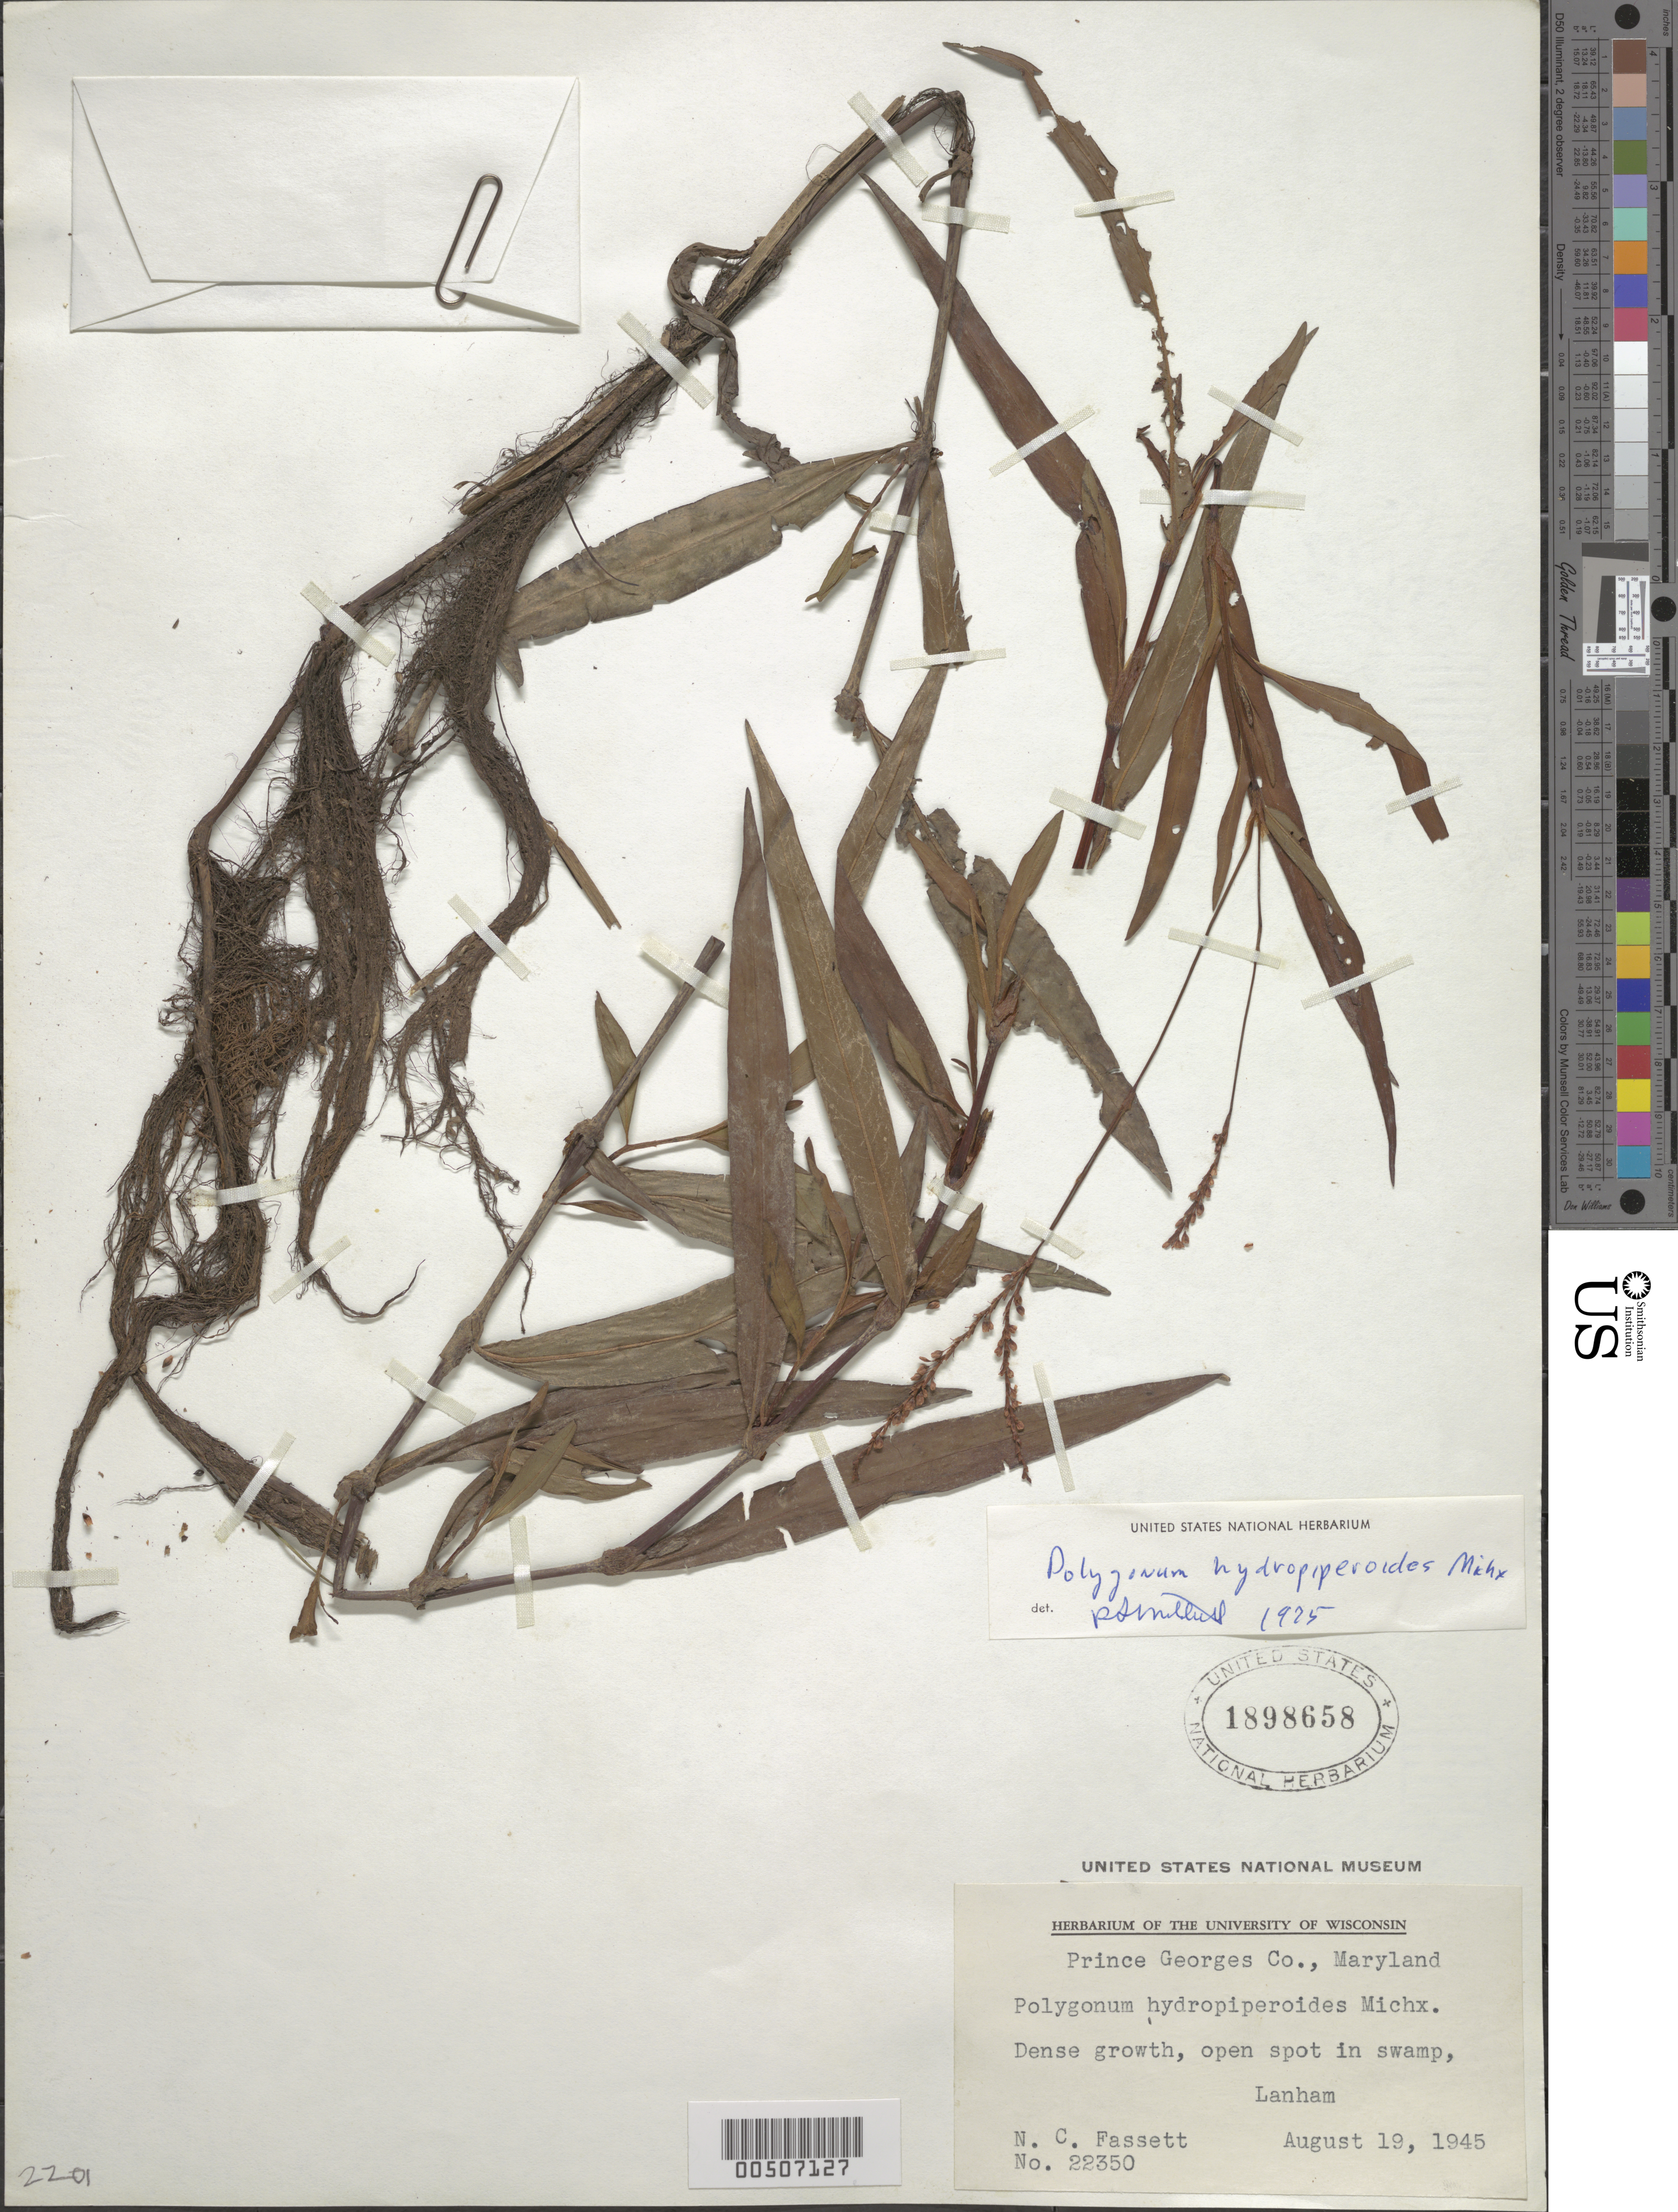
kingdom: Plantae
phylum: Tracheophyta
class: Magnoliopsida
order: Caryophyllales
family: Polygonaceae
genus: Persicaria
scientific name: Persicaria hydropiperoides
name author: (Michx.) Small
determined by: Atha, D. E.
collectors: N. C. Fassett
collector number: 22350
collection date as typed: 19 Aug 1945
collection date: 1945-08-19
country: United States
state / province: Maryland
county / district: Prince George's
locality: Lanham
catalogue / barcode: US 1898658